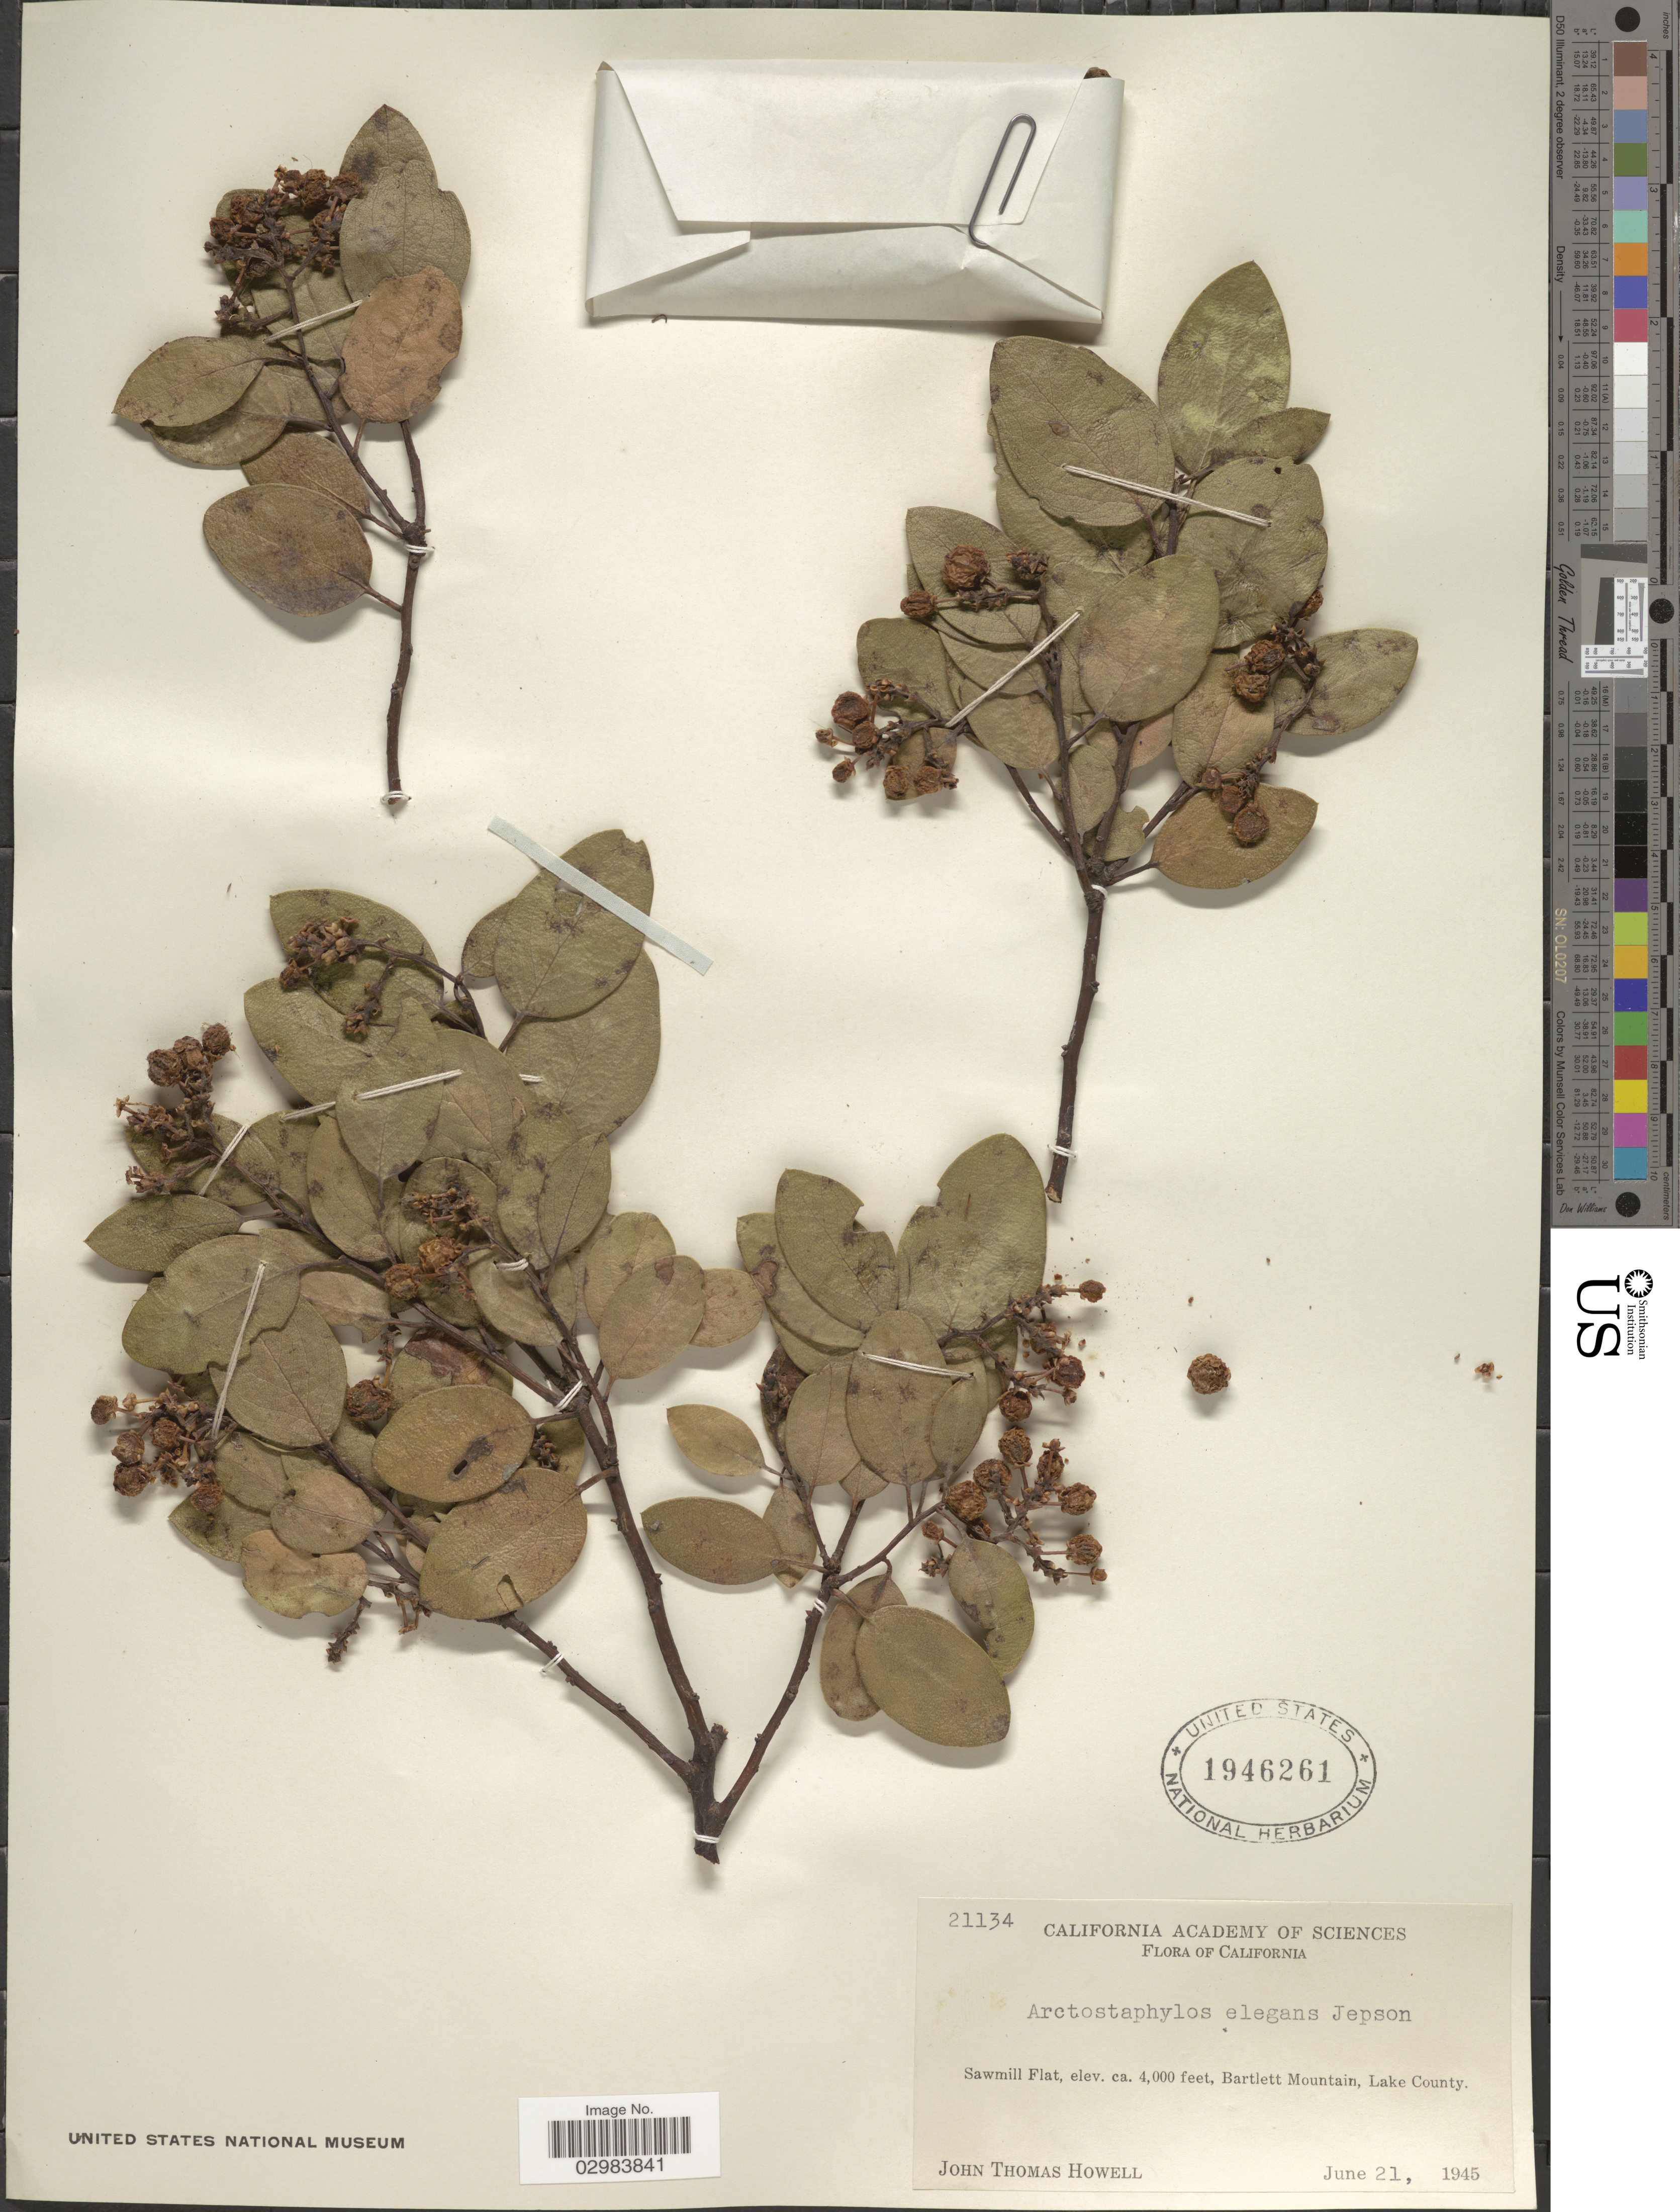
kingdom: Plantae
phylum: Tracheophyta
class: Magnoliopsida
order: Ericales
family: Ericaceae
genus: Arctostaphylos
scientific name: Arctostaphylos elegans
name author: Jeps.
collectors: J. T. Howell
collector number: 21134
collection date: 1945-06-21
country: United States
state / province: California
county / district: Lake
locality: Sawmill Flat, Bartlett Mountain, Lake County.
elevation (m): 1219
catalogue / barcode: US 1946261